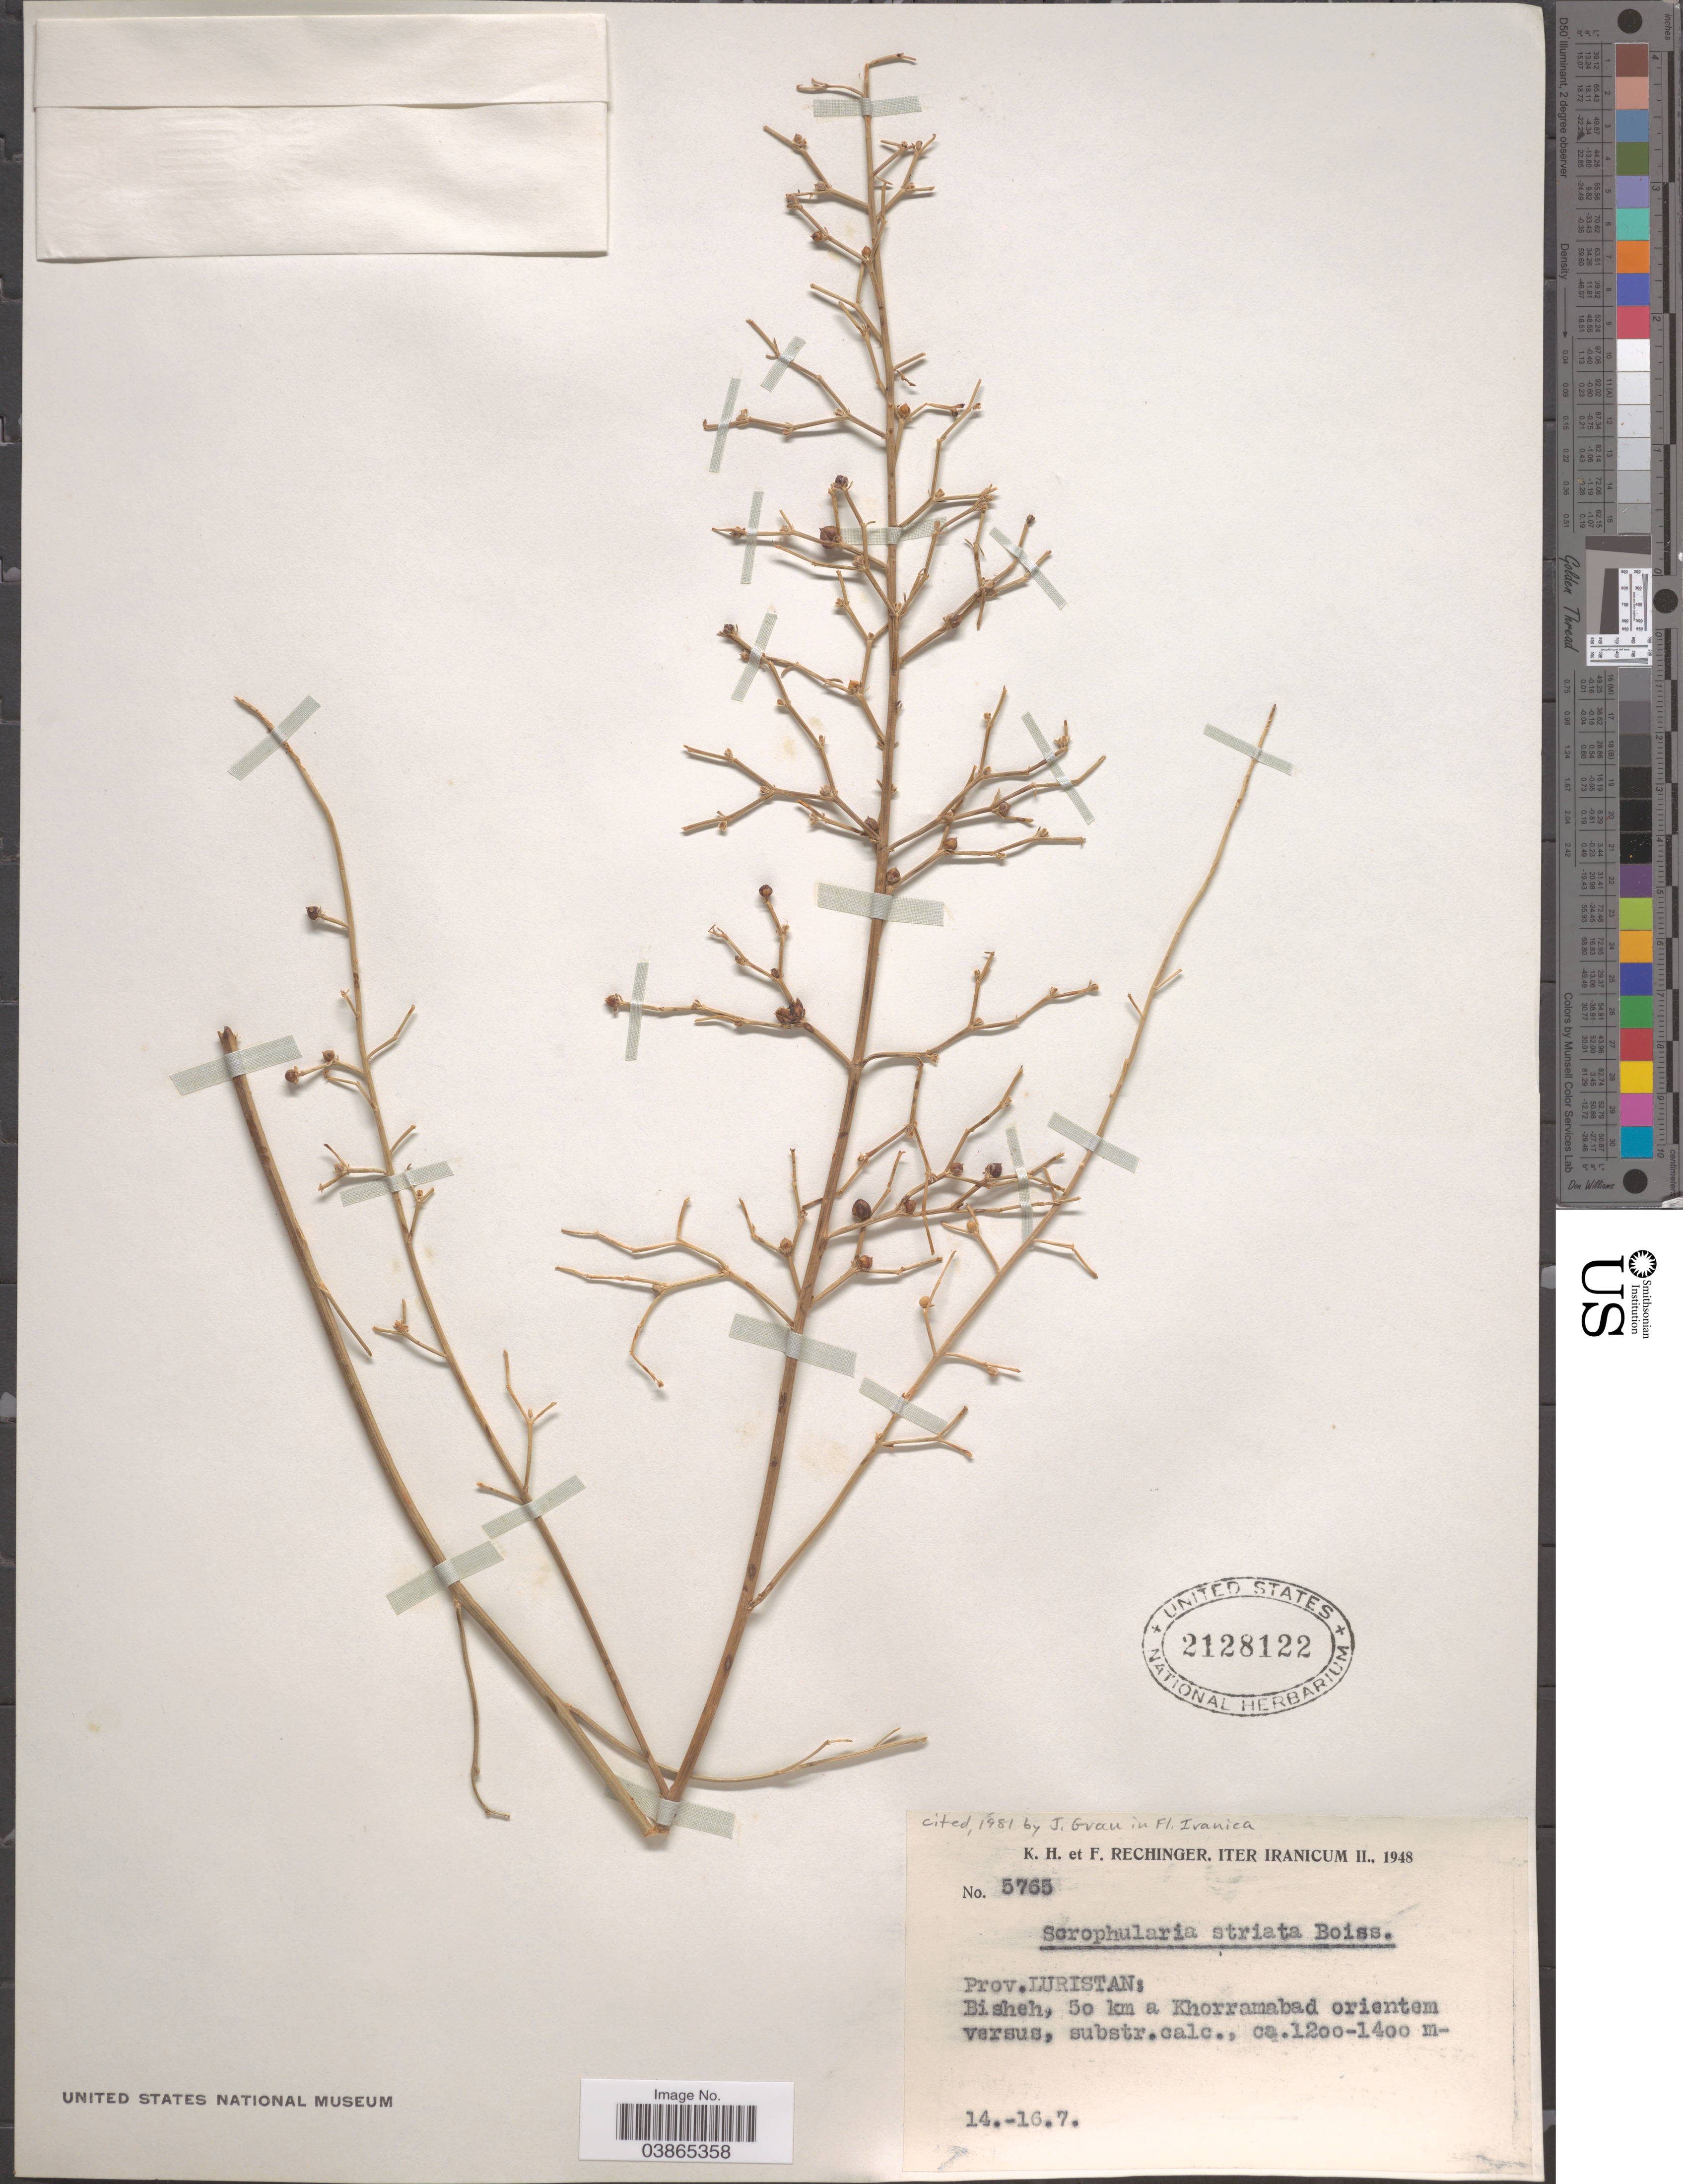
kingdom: Plantae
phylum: Tracheophyta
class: Magnoliopsida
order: Lamiales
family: Scrophulariaceae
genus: Scrophularia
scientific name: Scrophularia striata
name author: Boiss.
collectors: K. H. Rechinger & F. Rechinger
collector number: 5765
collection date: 1948-07-14/1948-07-16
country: Iran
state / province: Lorestan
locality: Prov. Luristan: Bisheh, 50 km a Khorramabad orientem versus.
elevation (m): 1200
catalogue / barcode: US 2128122